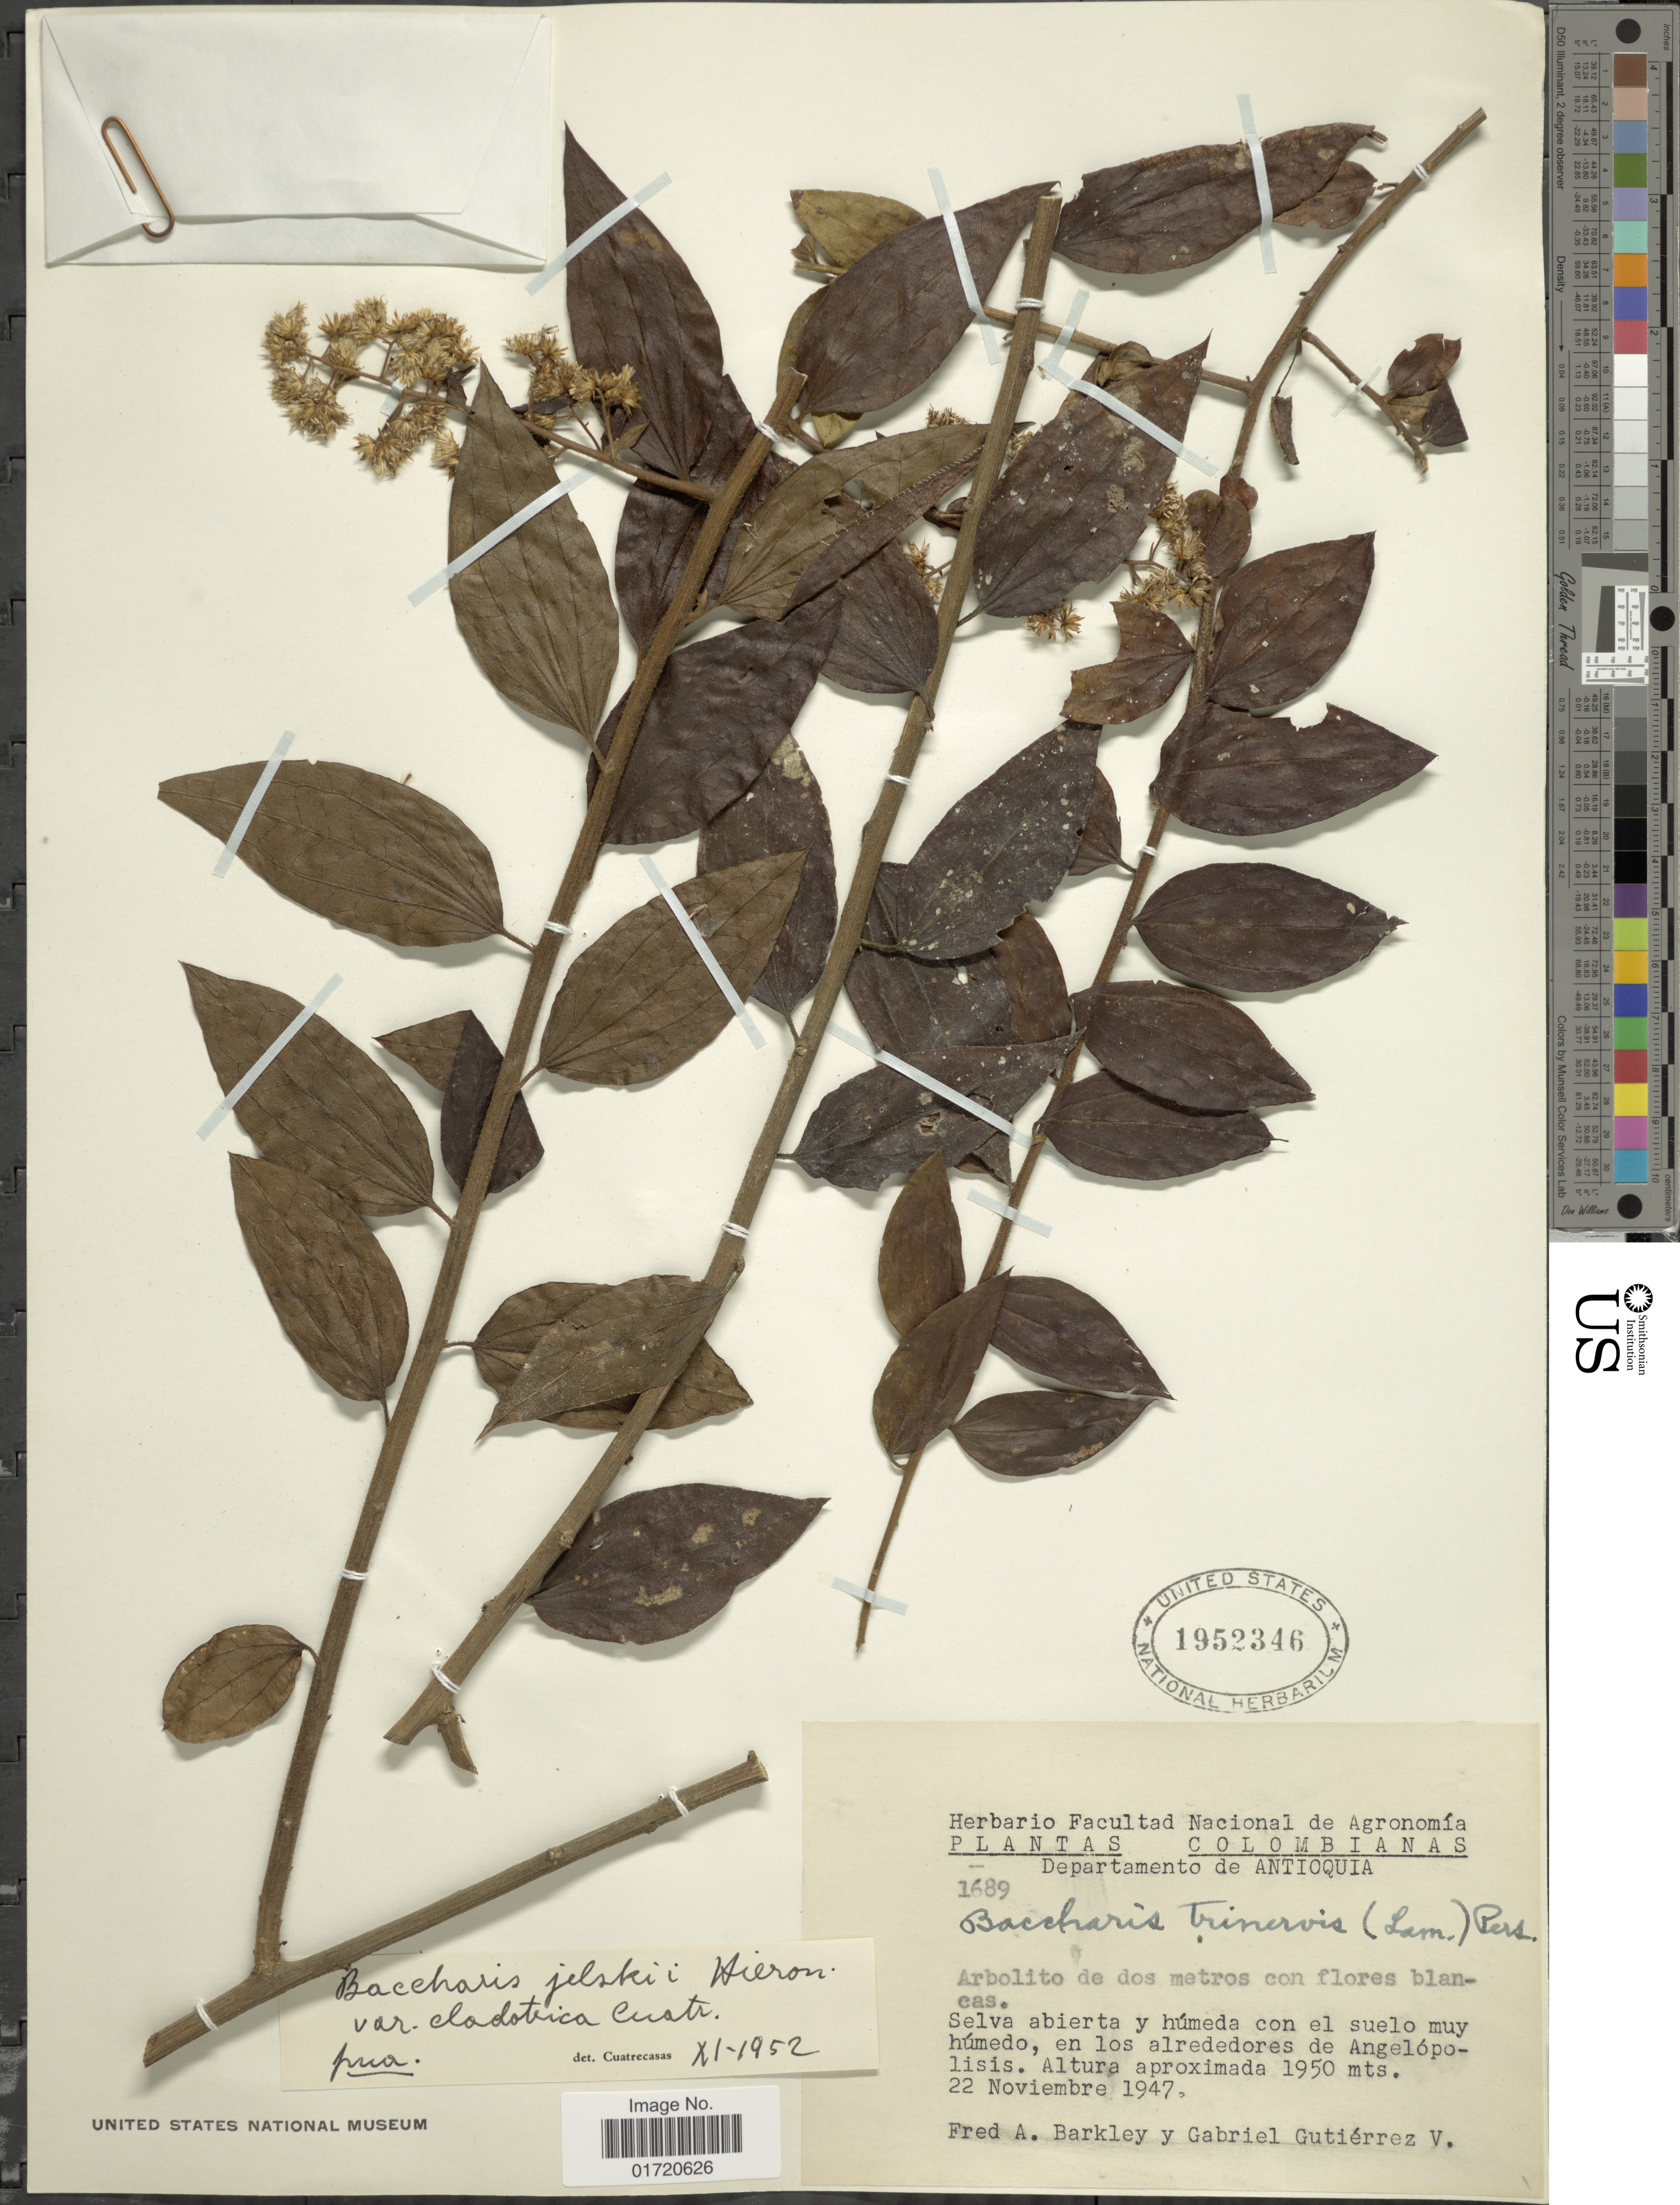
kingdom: Plantae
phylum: Tracheophyta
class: Magnoliopsida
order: Asterales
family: Asteraceae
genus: Baccharis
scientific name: Baccharis jelskii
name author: Hieron.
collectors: F. A. Barkley & G. Guttierez V.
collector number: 1689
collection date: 1947-11-22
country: Colombia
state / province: Antioquia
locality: En los arededores de Angelopolisis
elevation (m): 1950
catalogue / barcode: US 1952346